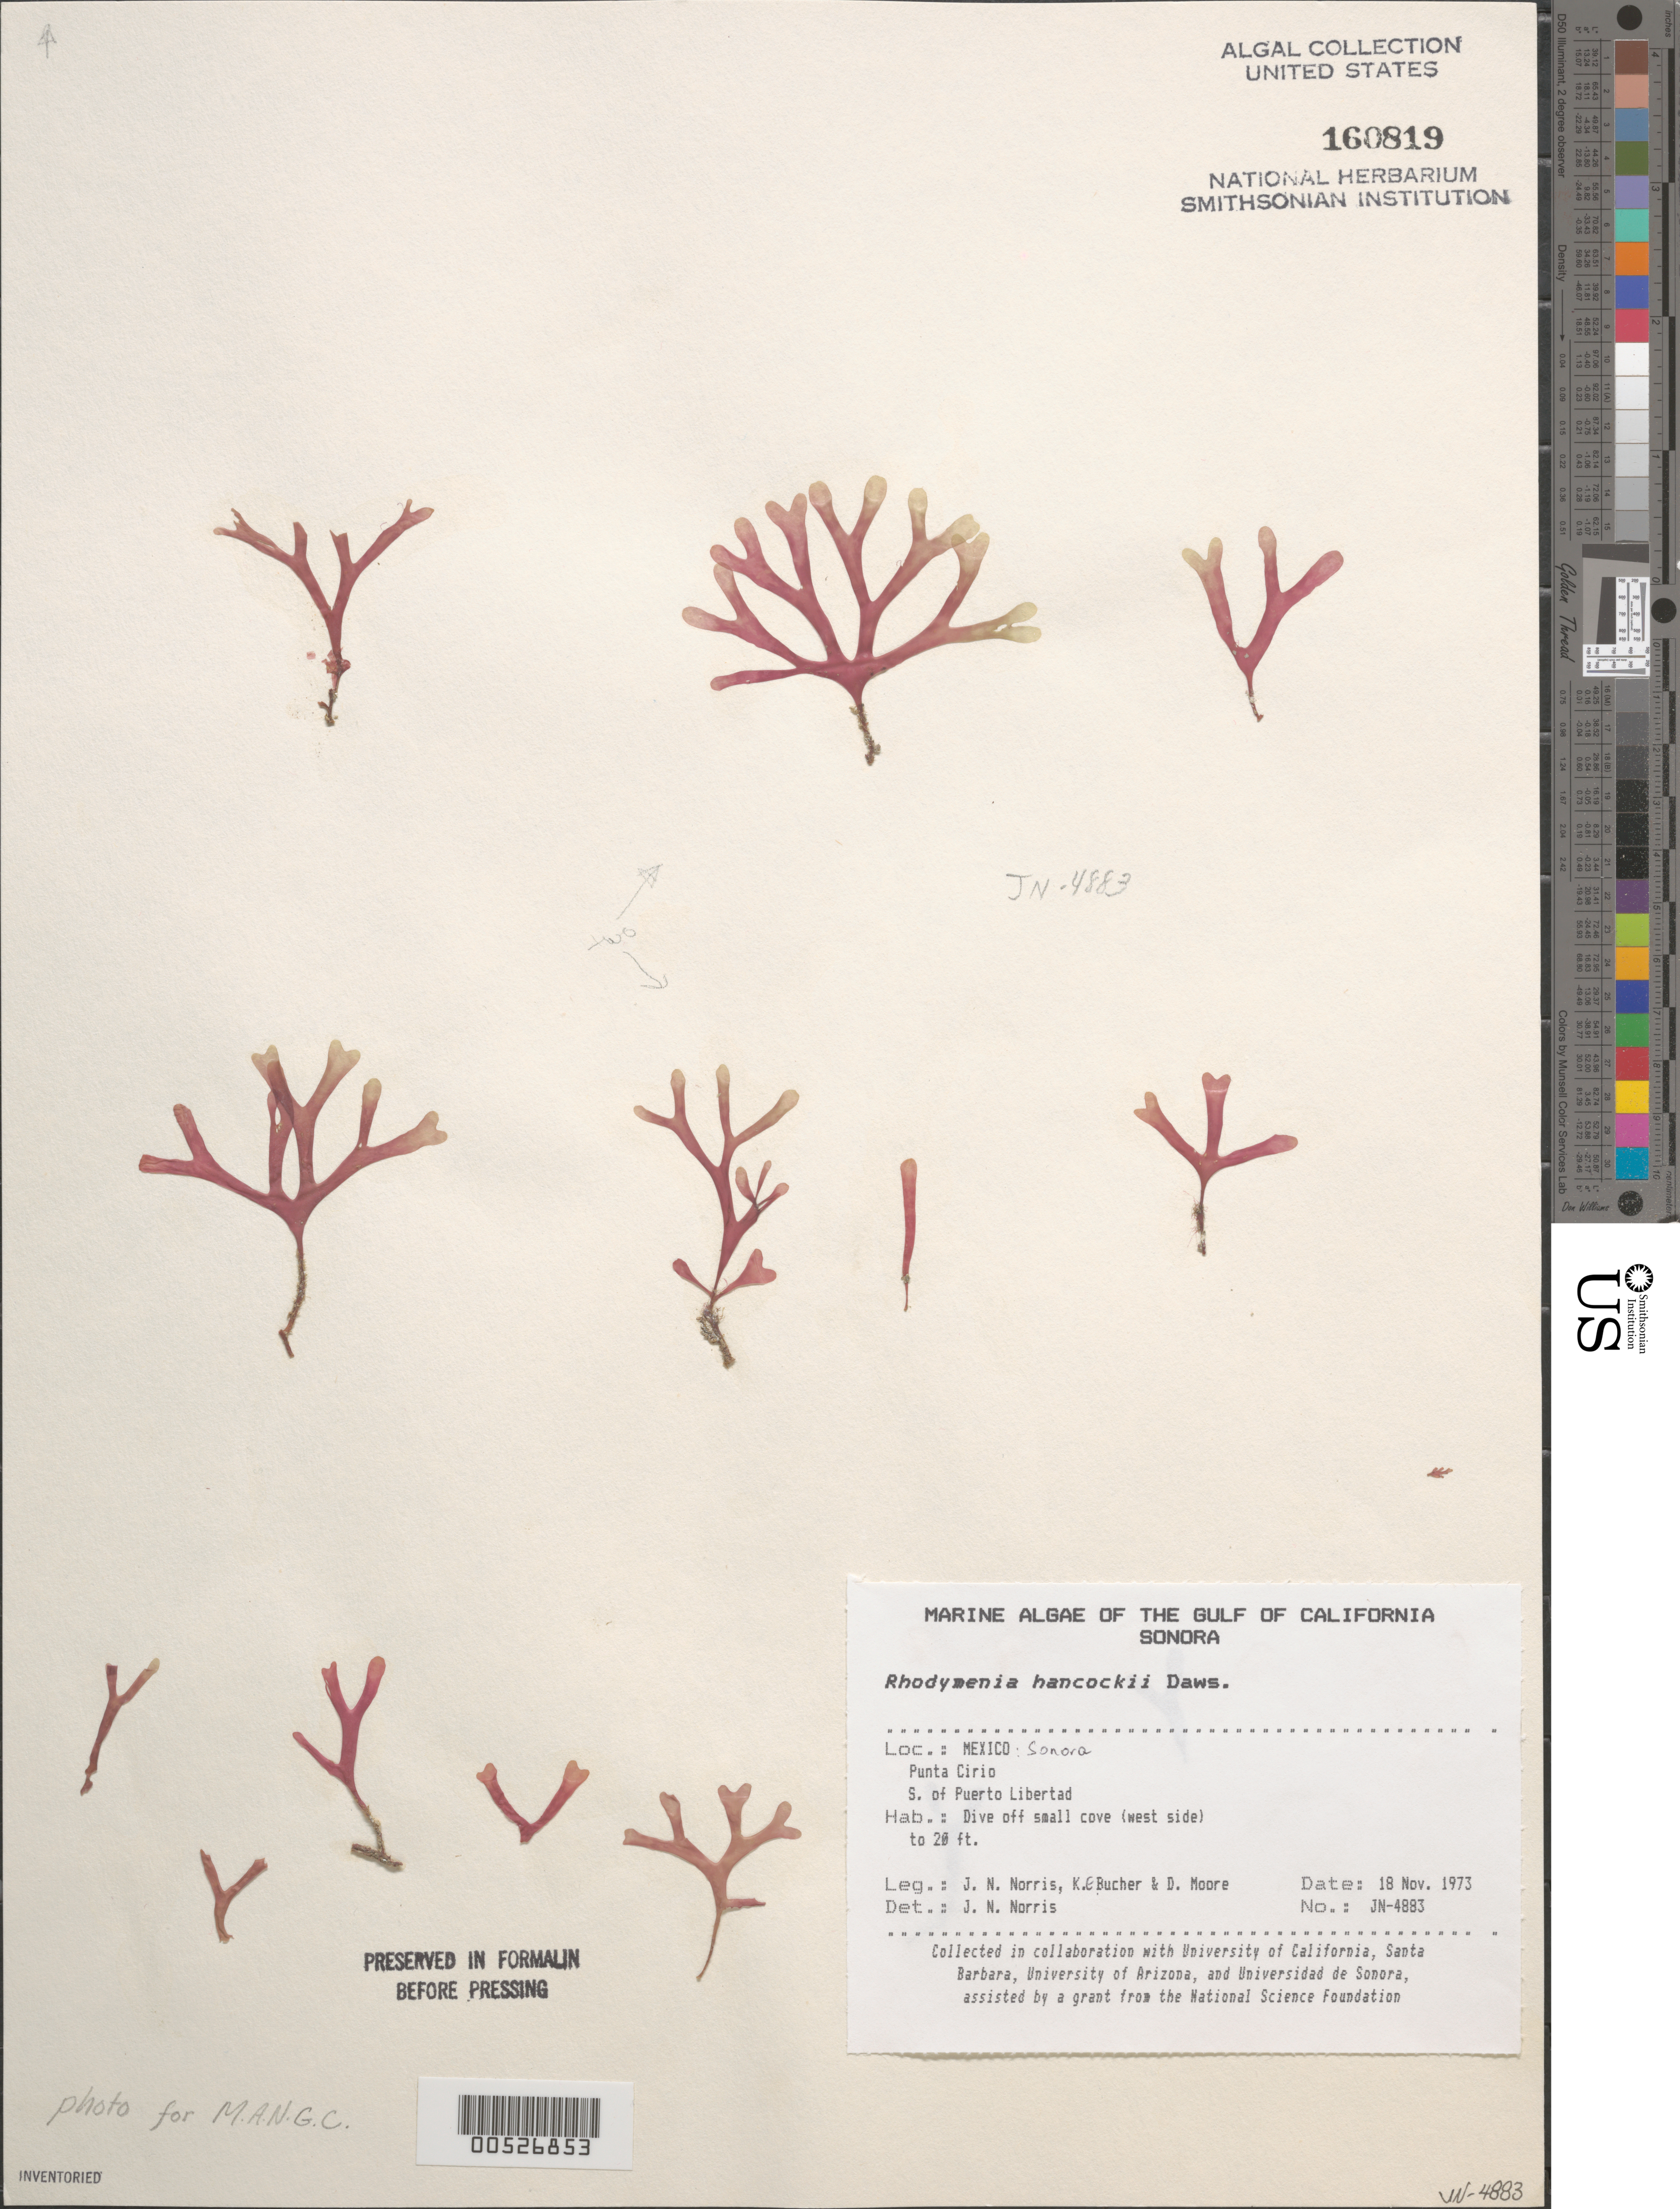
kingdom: Plantae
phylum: Rhodophyta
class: Florideophyceae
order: Rhodymeniales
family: Rhodymeniaceae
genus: Rhodymenia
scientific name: Rhodymenia hancockii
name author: E.Y. Dawson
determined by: Norris, James N.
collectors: J. N. Norris, K. E. Bucher & D. Moore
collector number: JN-4883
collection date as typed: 18 Nov 1973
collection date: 1973-11-18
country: Mexico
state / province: Sonora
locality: Punta Cirio south of Puerto Libertad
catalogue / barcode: US 160819